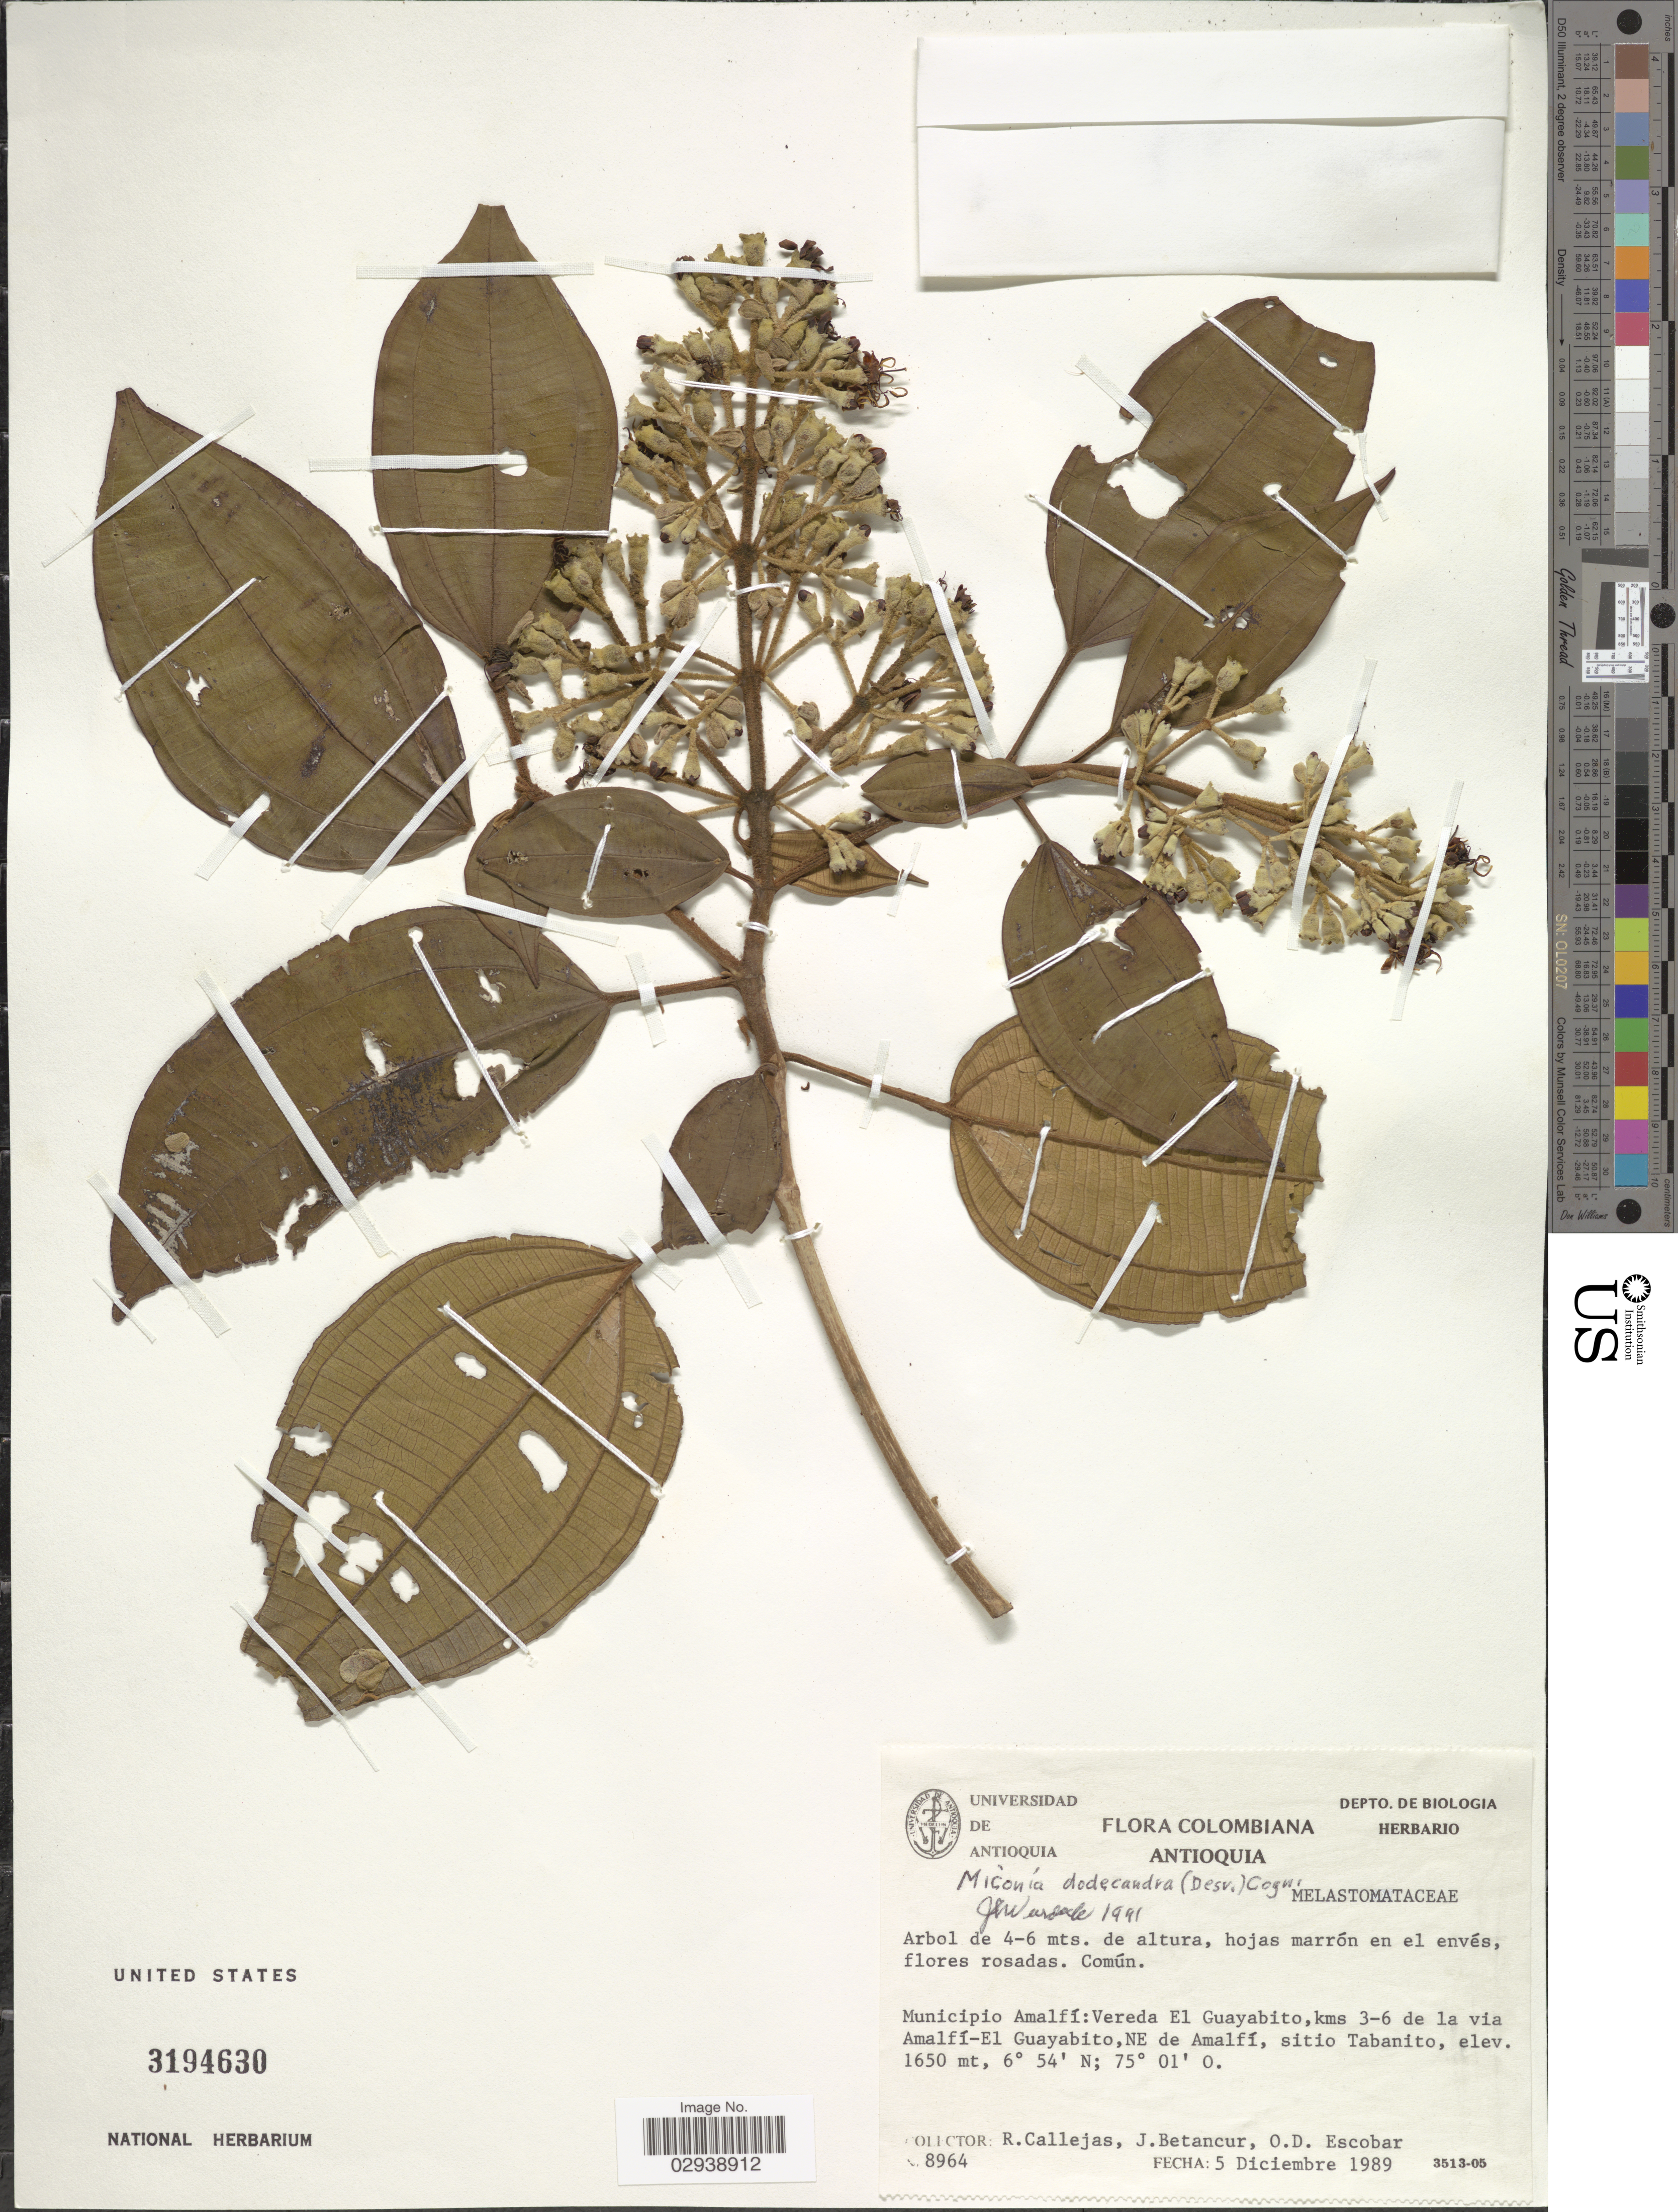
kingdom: Plantae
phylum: Tracheophyta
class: Magnoliopsida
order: Myrtales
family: Melastomataceae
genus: Miconia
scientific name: Miconia dodecandra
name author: Cogn.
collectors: R. Callejas, J. Betancur & O. D. Escobar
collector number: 8964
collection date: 1989-12-05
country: Colombia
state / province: Antioquia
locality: Municipio Amalfí: Vereda El Guayabito, kms 3-6 de la via Amalfí-El Guayabito, NE de Amalfí, sitio Tabanito.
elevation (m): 1650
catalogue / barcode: US 3194630